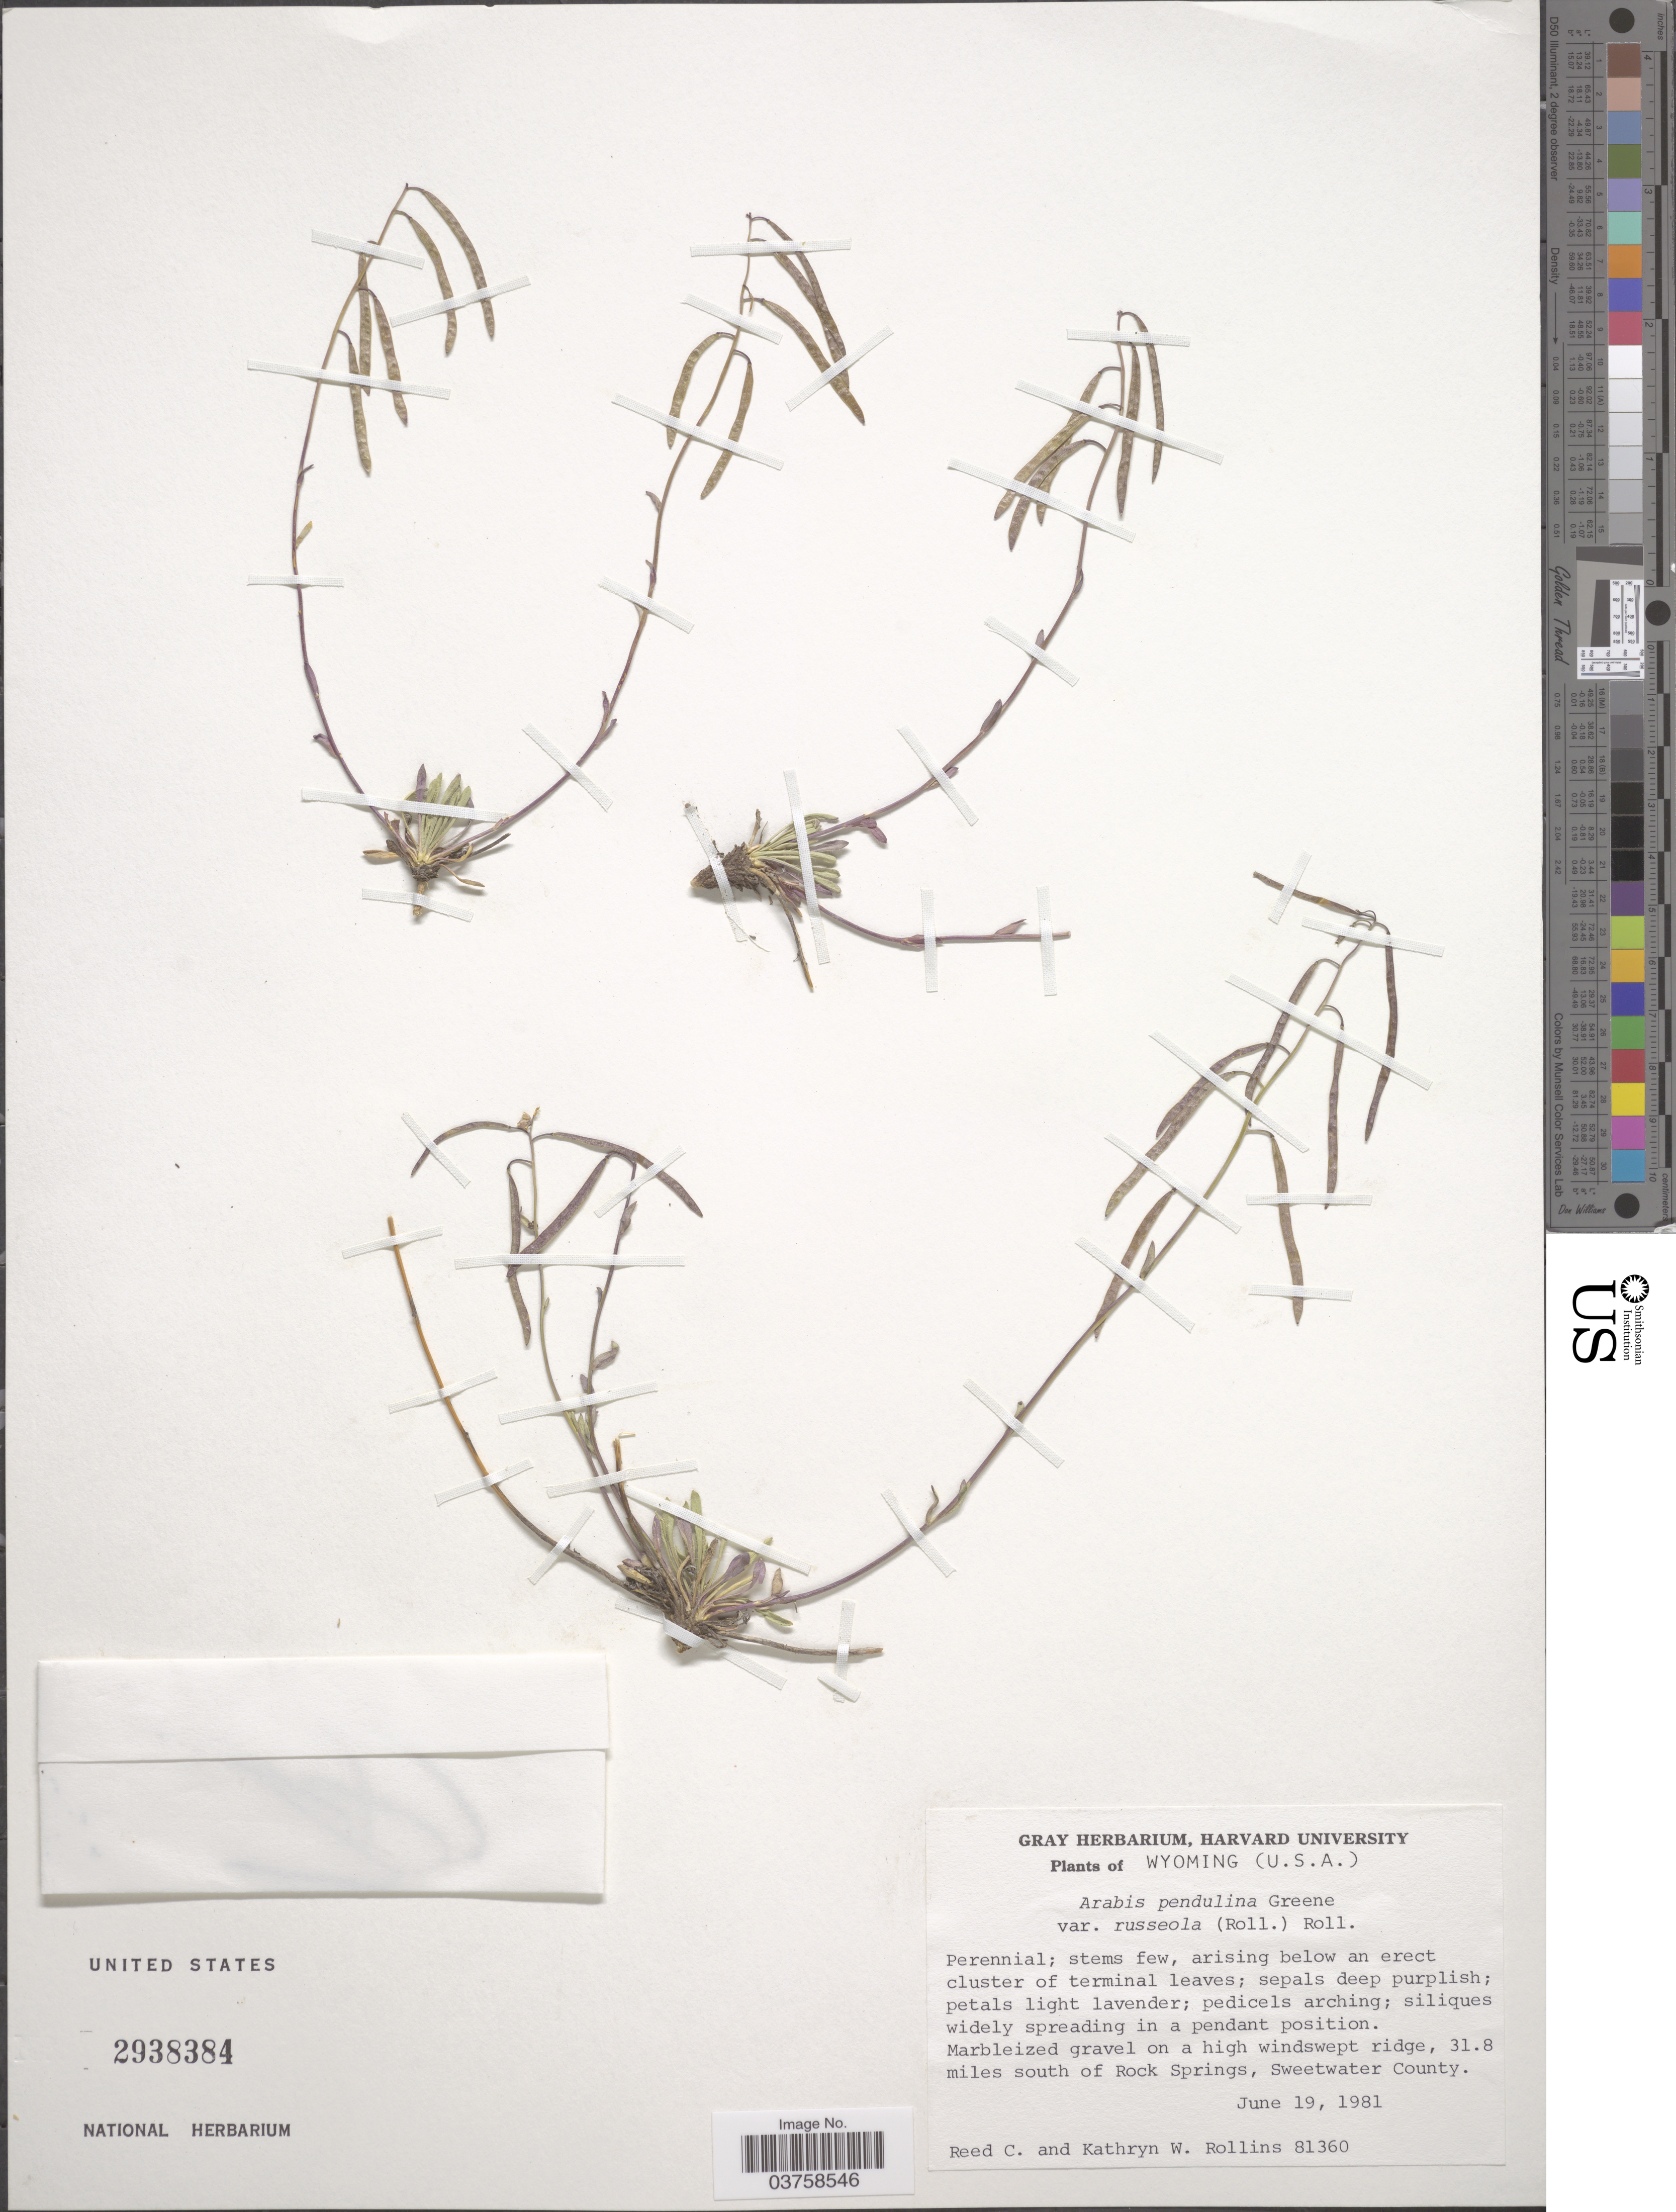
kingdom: Plantae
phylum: Tracheophyta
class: Magnoliopsida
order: Brassicales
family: Brassicaceae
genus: Arabis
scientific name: Arabis pendulina var. russeola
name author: (Rollins) Rollins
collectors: R. C. Rollins & K. W. Rollins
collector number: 81360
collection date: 1981-06-19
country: United States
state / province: Wyoming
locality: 31.8 miles south of Rock Springs, Sweetwater County.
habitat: marbelized gravel on a high windwept ridge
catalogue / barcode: US 2938384